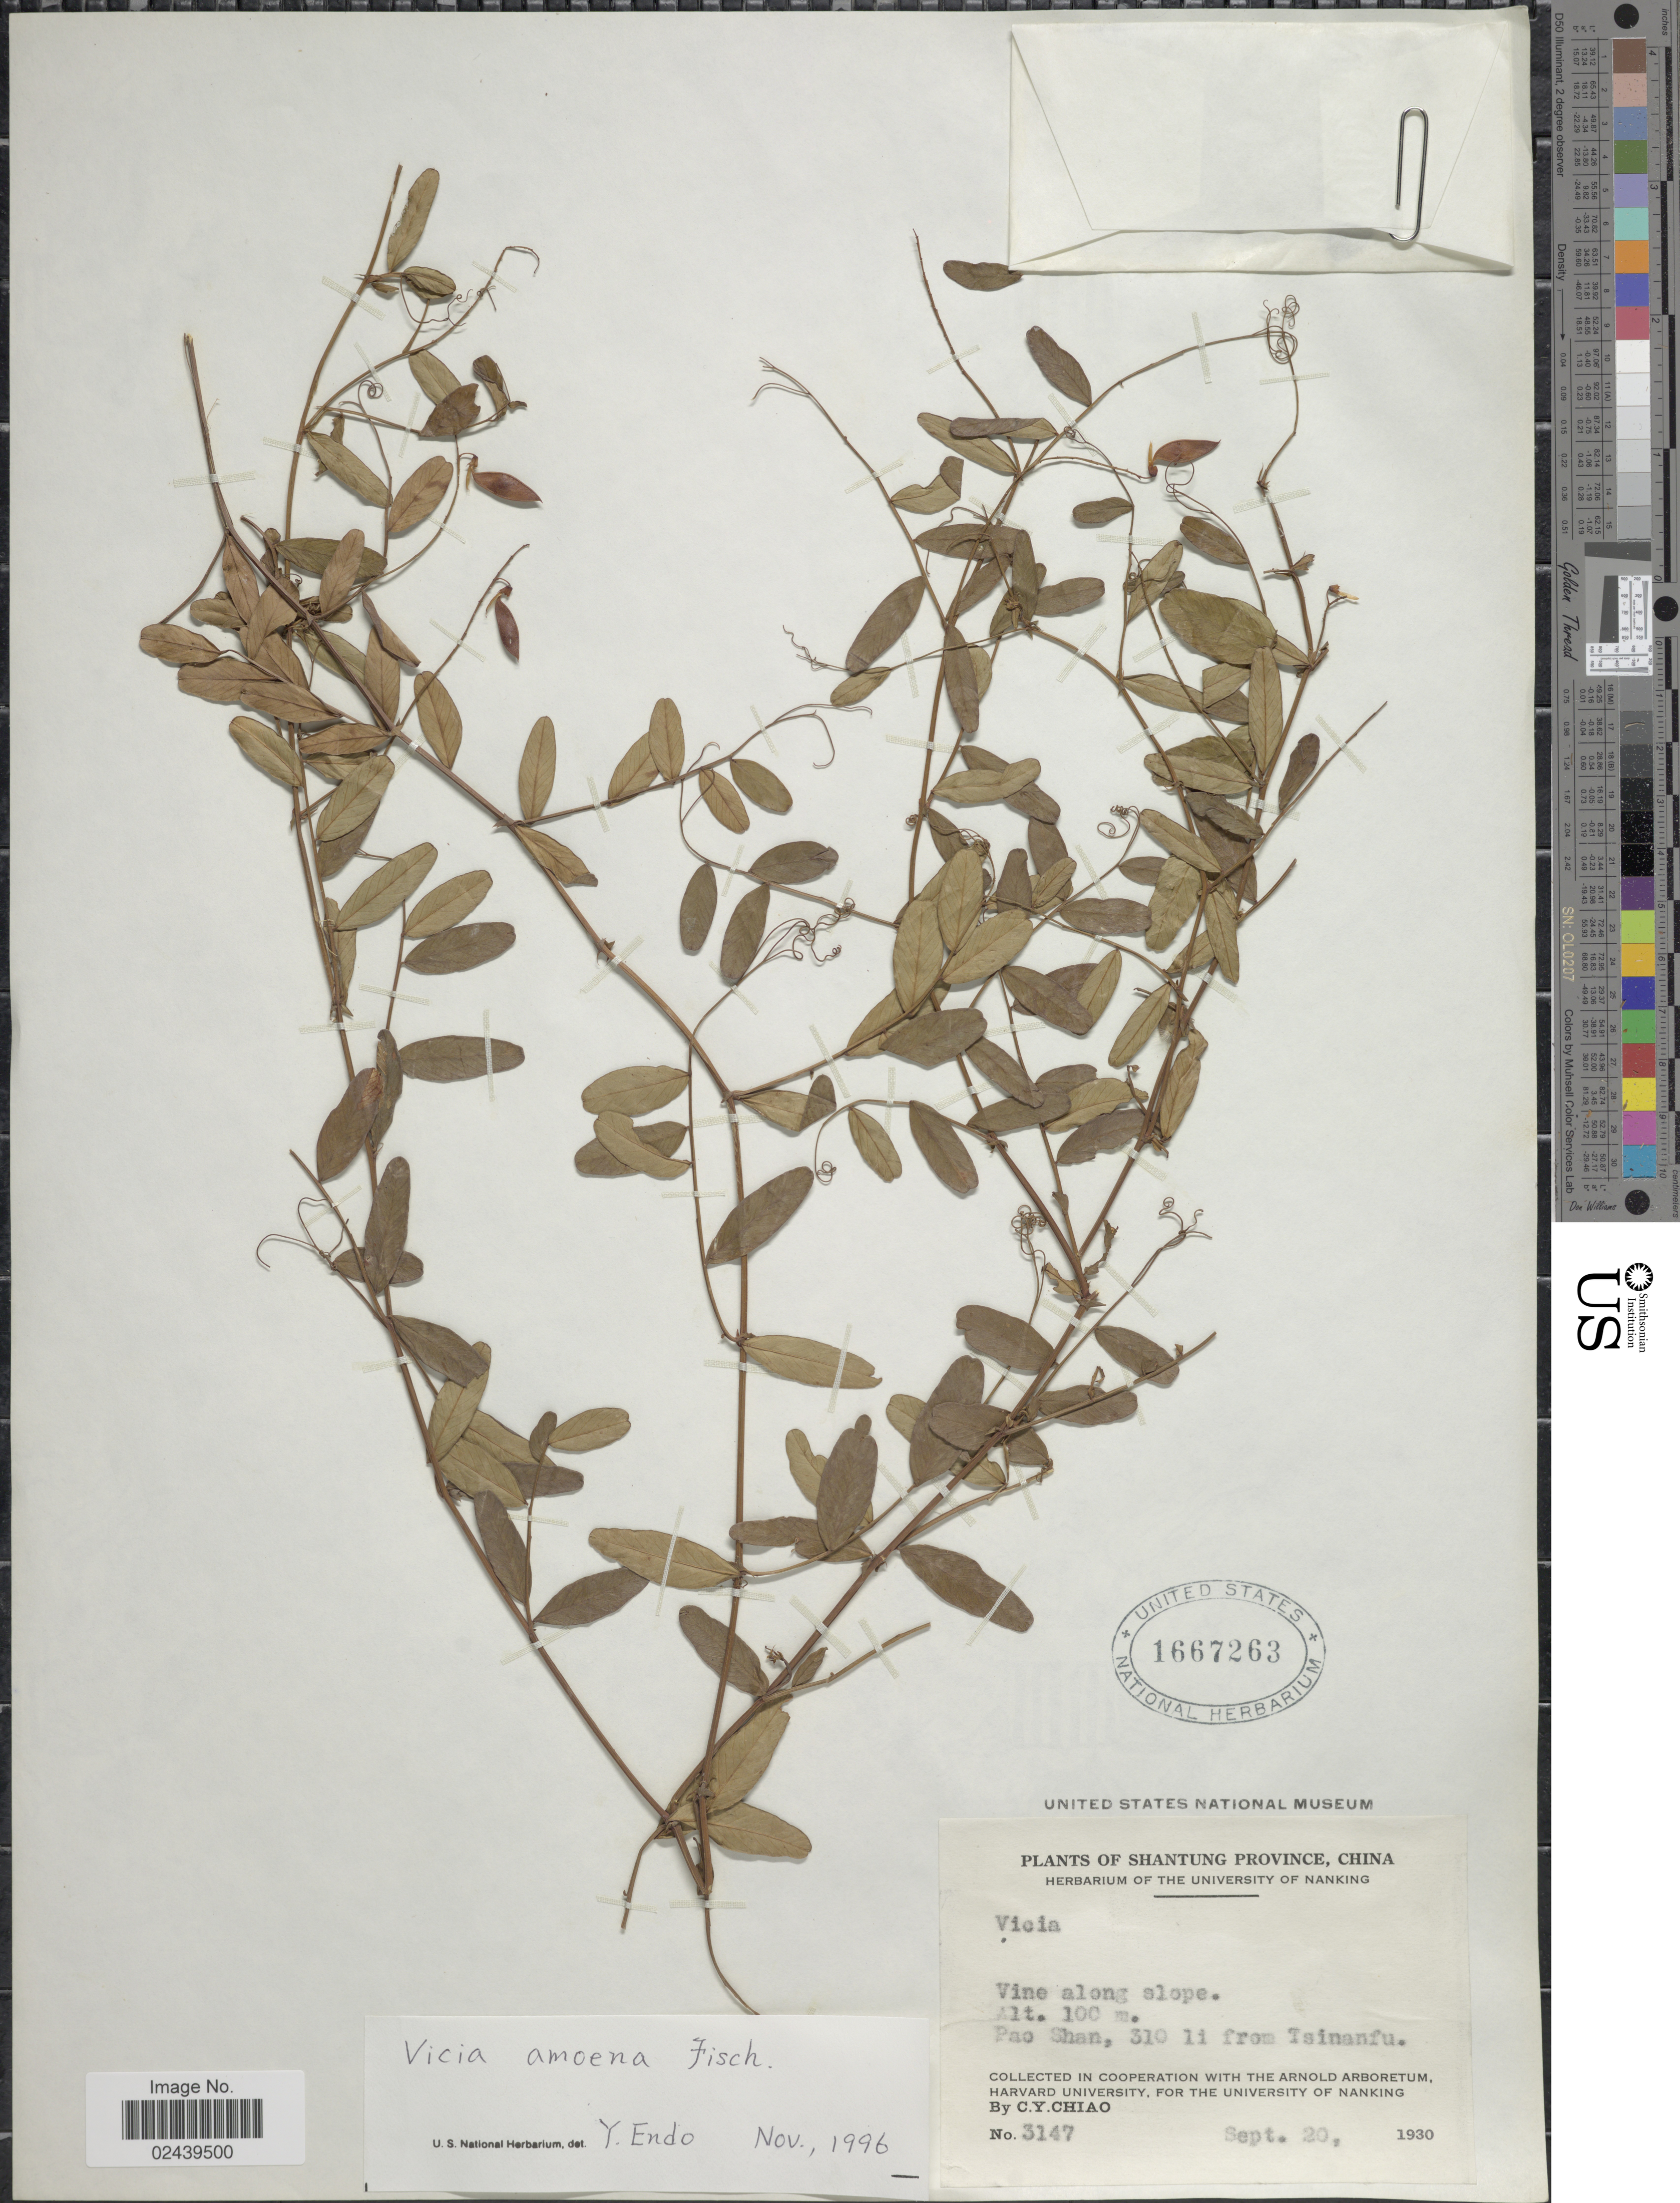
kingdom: Plantae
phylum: Tracheophyta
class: Magnoliopsida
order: Fabales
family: Fabaceae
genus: Vicia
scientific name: Vicia amoena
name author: Fisch. ex Ser.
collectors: C. Y. Chiao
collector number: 3147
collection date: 1930-09-20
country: China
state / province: Shandong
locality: Shantung Province, China, Vine along slope, Pao Shan, 310 li from Tainanfu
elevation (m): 100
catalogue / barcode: US 1667263